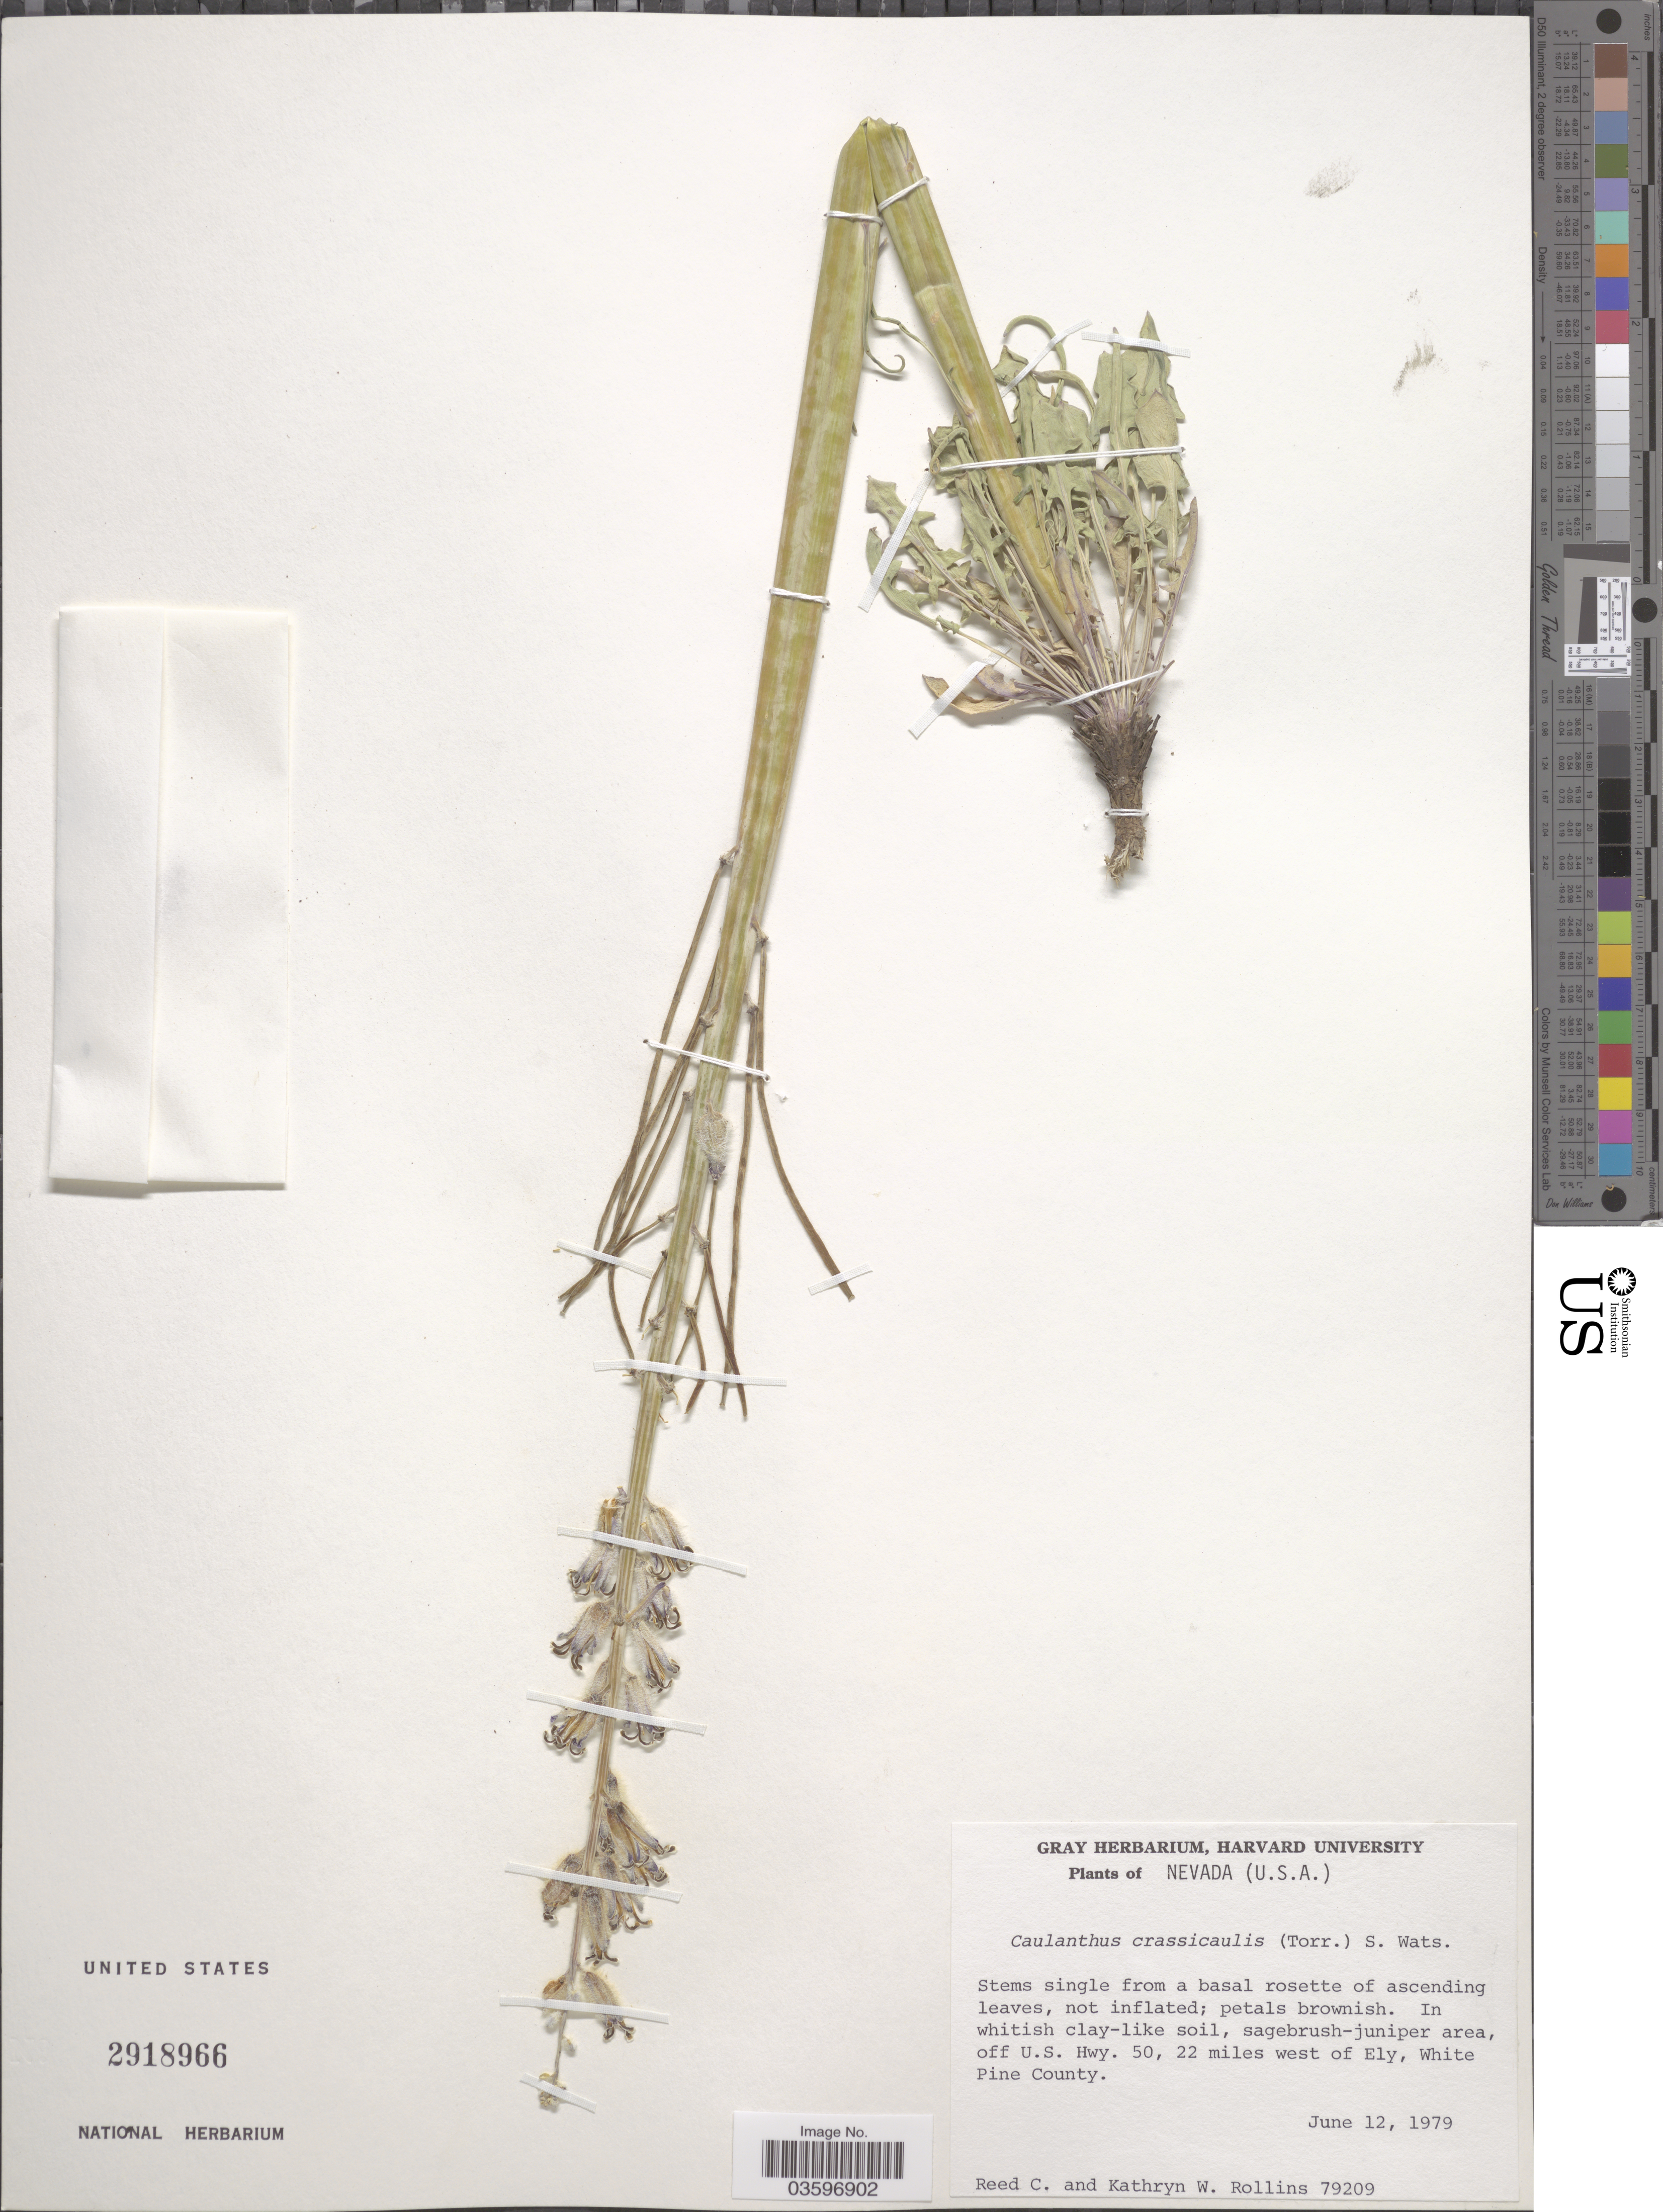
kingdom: Plantae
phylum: Tracheophyta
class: Magnoliopsida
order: Brassicales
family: Brassicaceae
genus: Caulanthus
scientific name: Caulanthus crassicaulis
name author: S. Watson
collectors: R. C. Rollins & K. W. Rollins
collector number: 79209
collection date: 1979-06-12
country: United States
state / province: Nevada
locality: Off U.S. Hwy. 50, 22 miles west of Ely, White Pine County.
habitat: in whitish clay-like soil, sagebrush-juniper area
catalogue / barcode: US 2918966